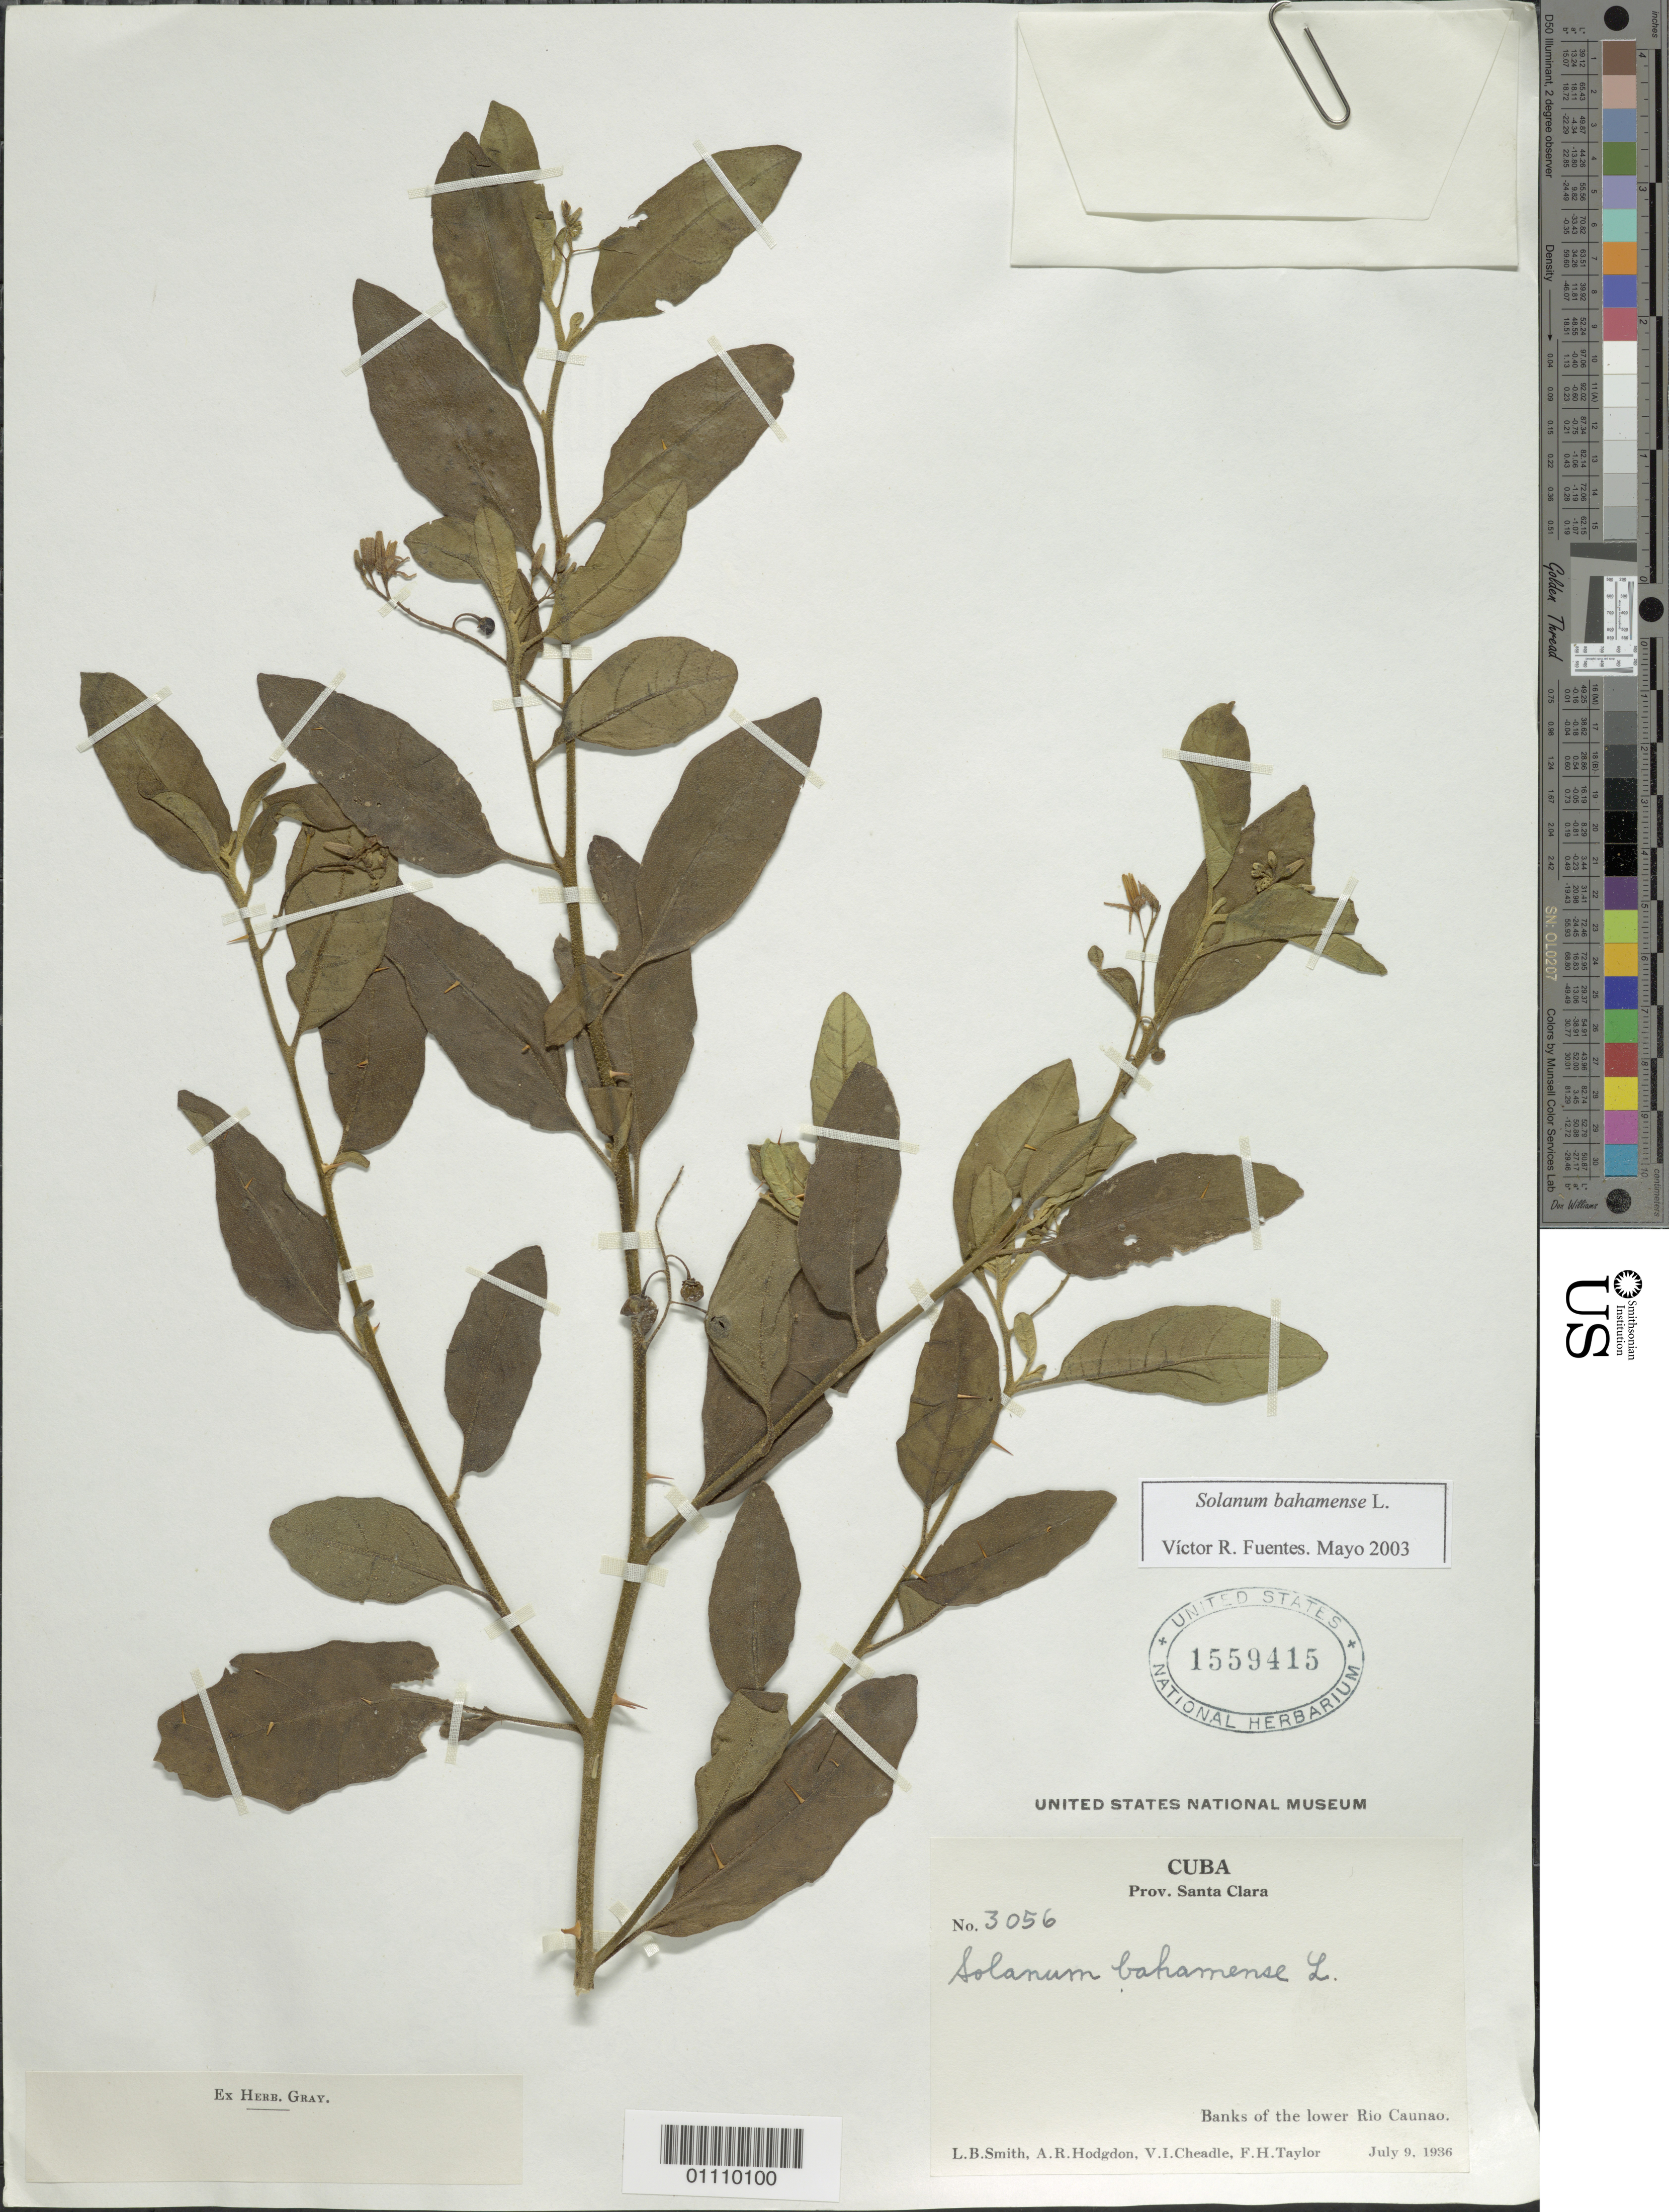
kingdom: Plantae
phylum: Tracheophyta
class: Magnoliopsida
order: Solanales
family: Solanaceae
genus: Solanum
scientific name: Solanum bahamense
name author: L.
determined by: Fuentes, V. R.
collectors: L. Smith, A. R. Hodgdon, V. I. Cheadle & F. H. Taylor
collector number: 3056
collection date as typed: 09 Jul 1936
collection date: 1936-07-09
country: Cuba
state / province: Santa Clara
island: Cuba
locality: Lower Río Caunao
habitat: River banks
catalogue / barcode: US 1559415